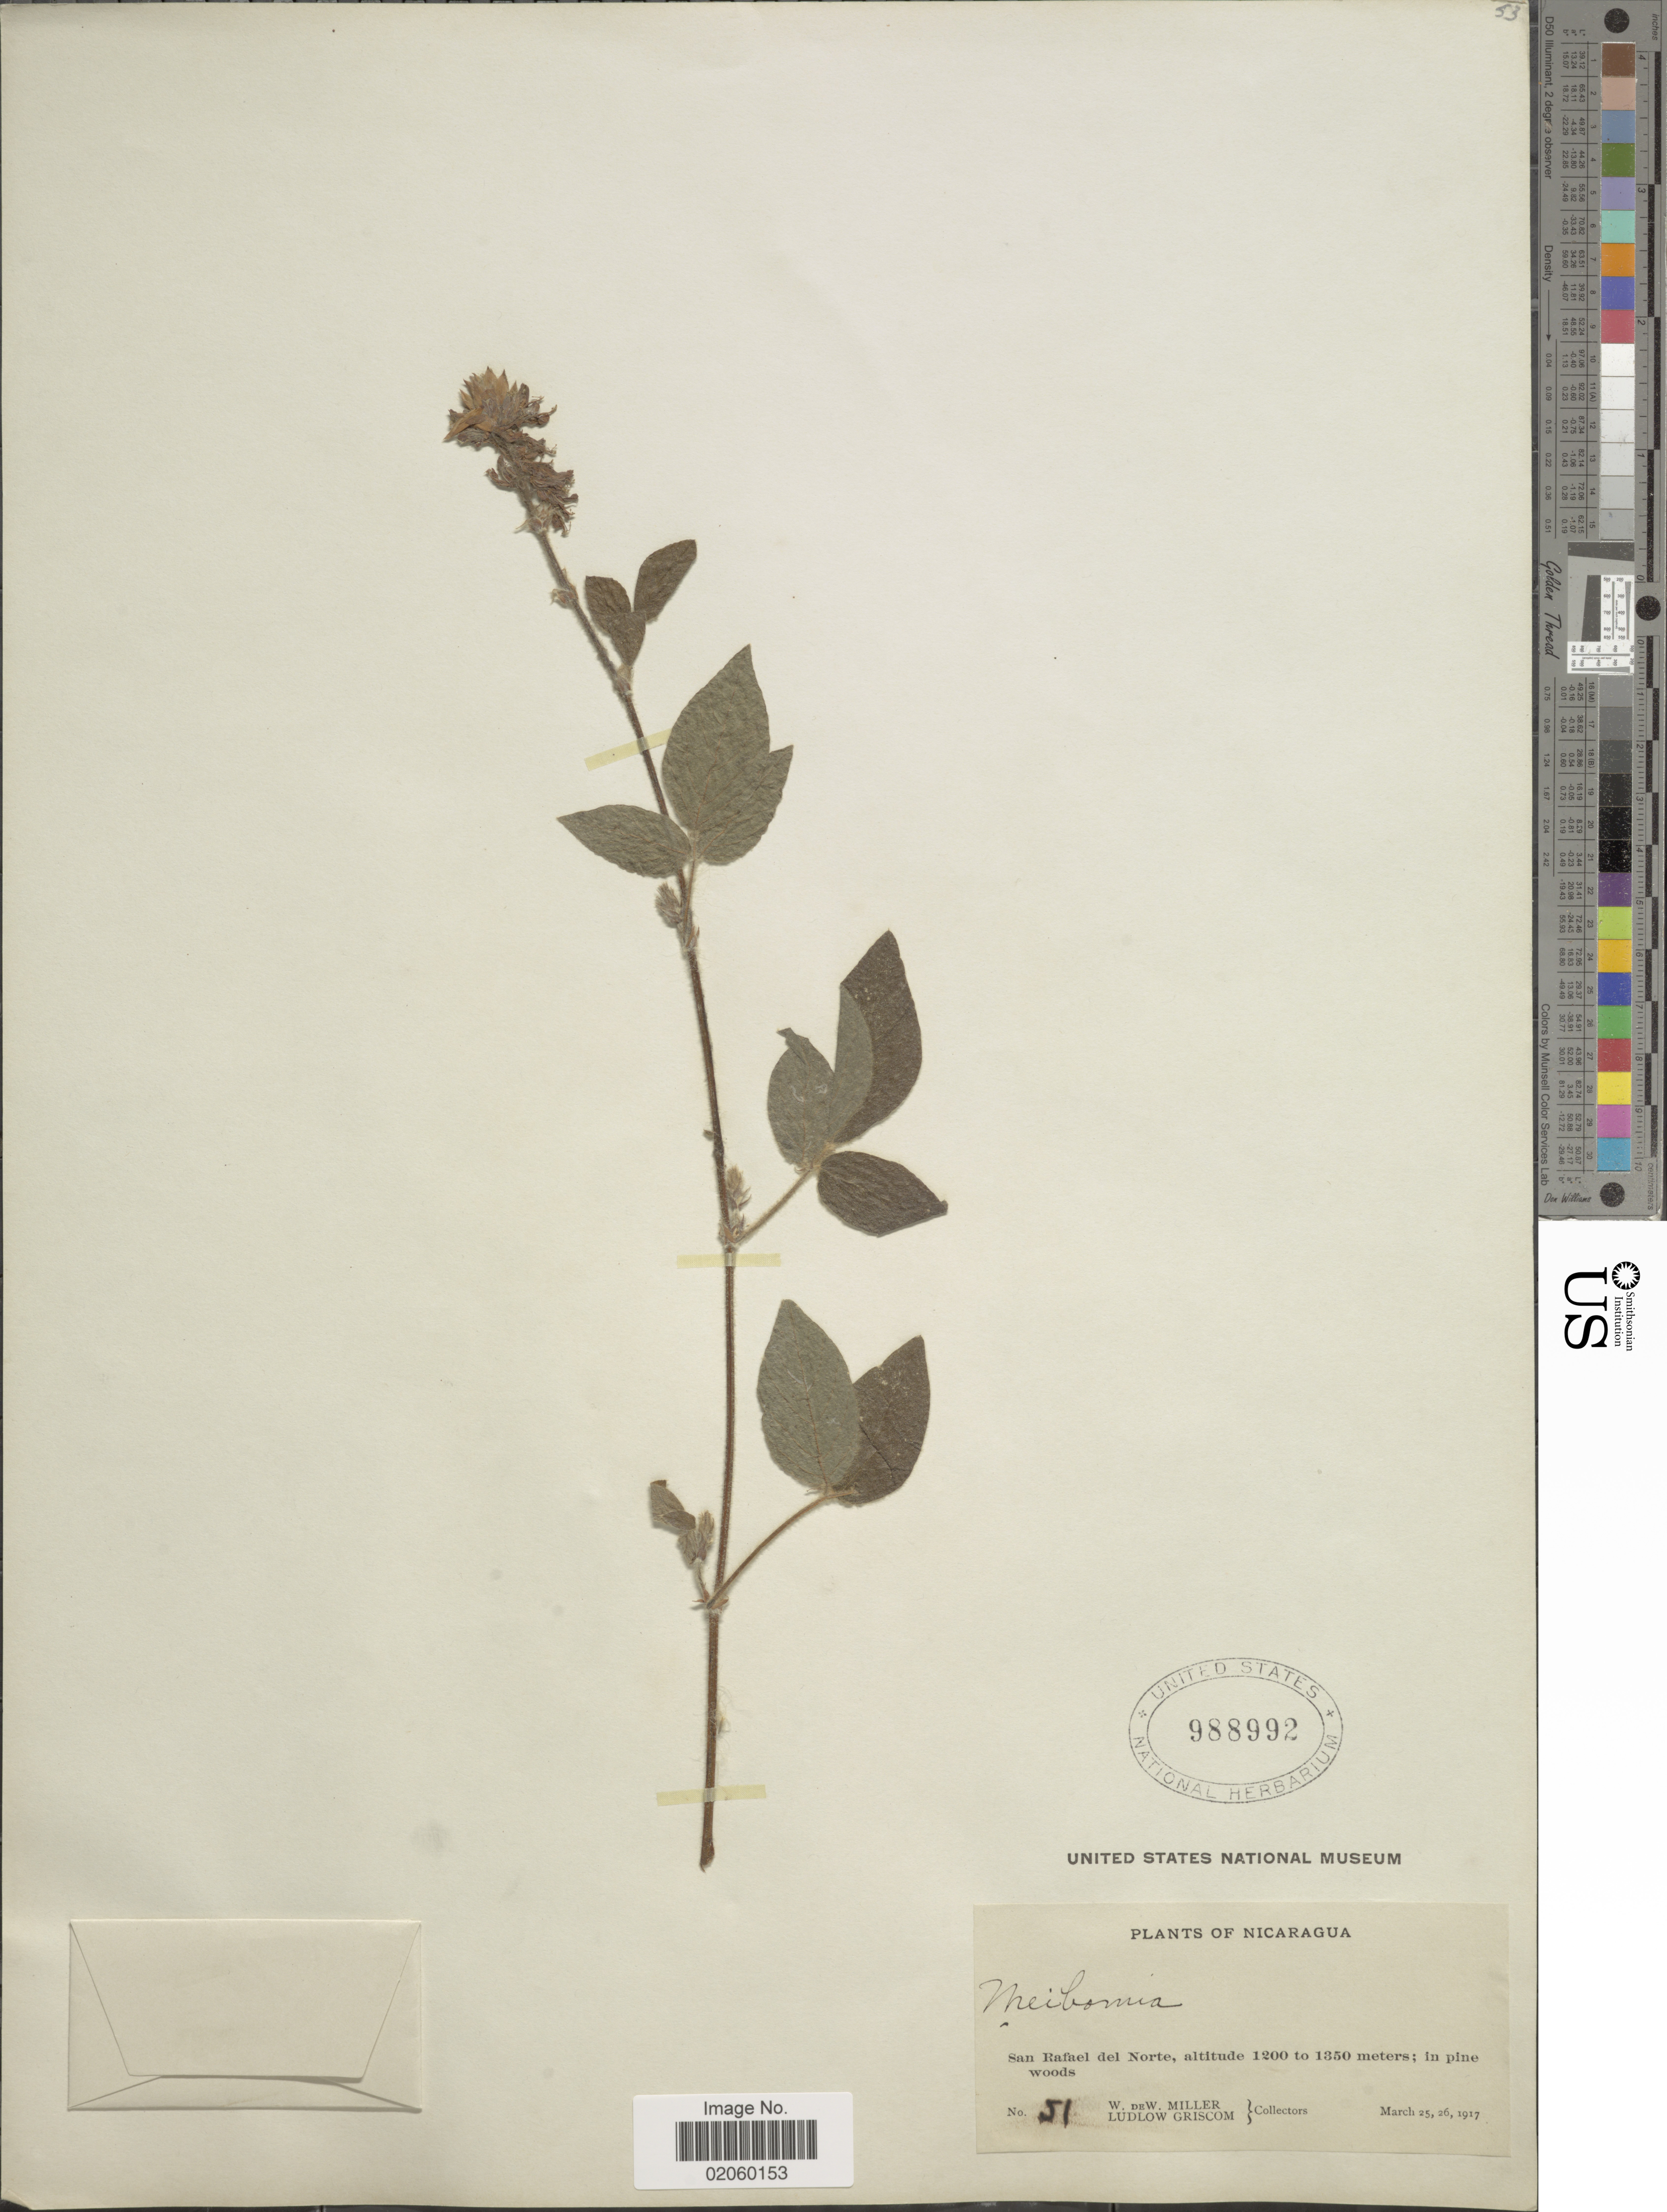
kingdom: Plantae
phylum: Tracheophyta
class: Magnoliopsida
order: Fabales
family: Fabaceae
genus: Desmodium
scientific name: Desmodium sp.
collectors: W. Miller & L. Griscom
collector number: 51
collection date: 1917-03-25/1917-03-26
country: Nicaragua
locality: San Rafael del Norte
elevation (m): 1200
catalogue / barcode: US 988992